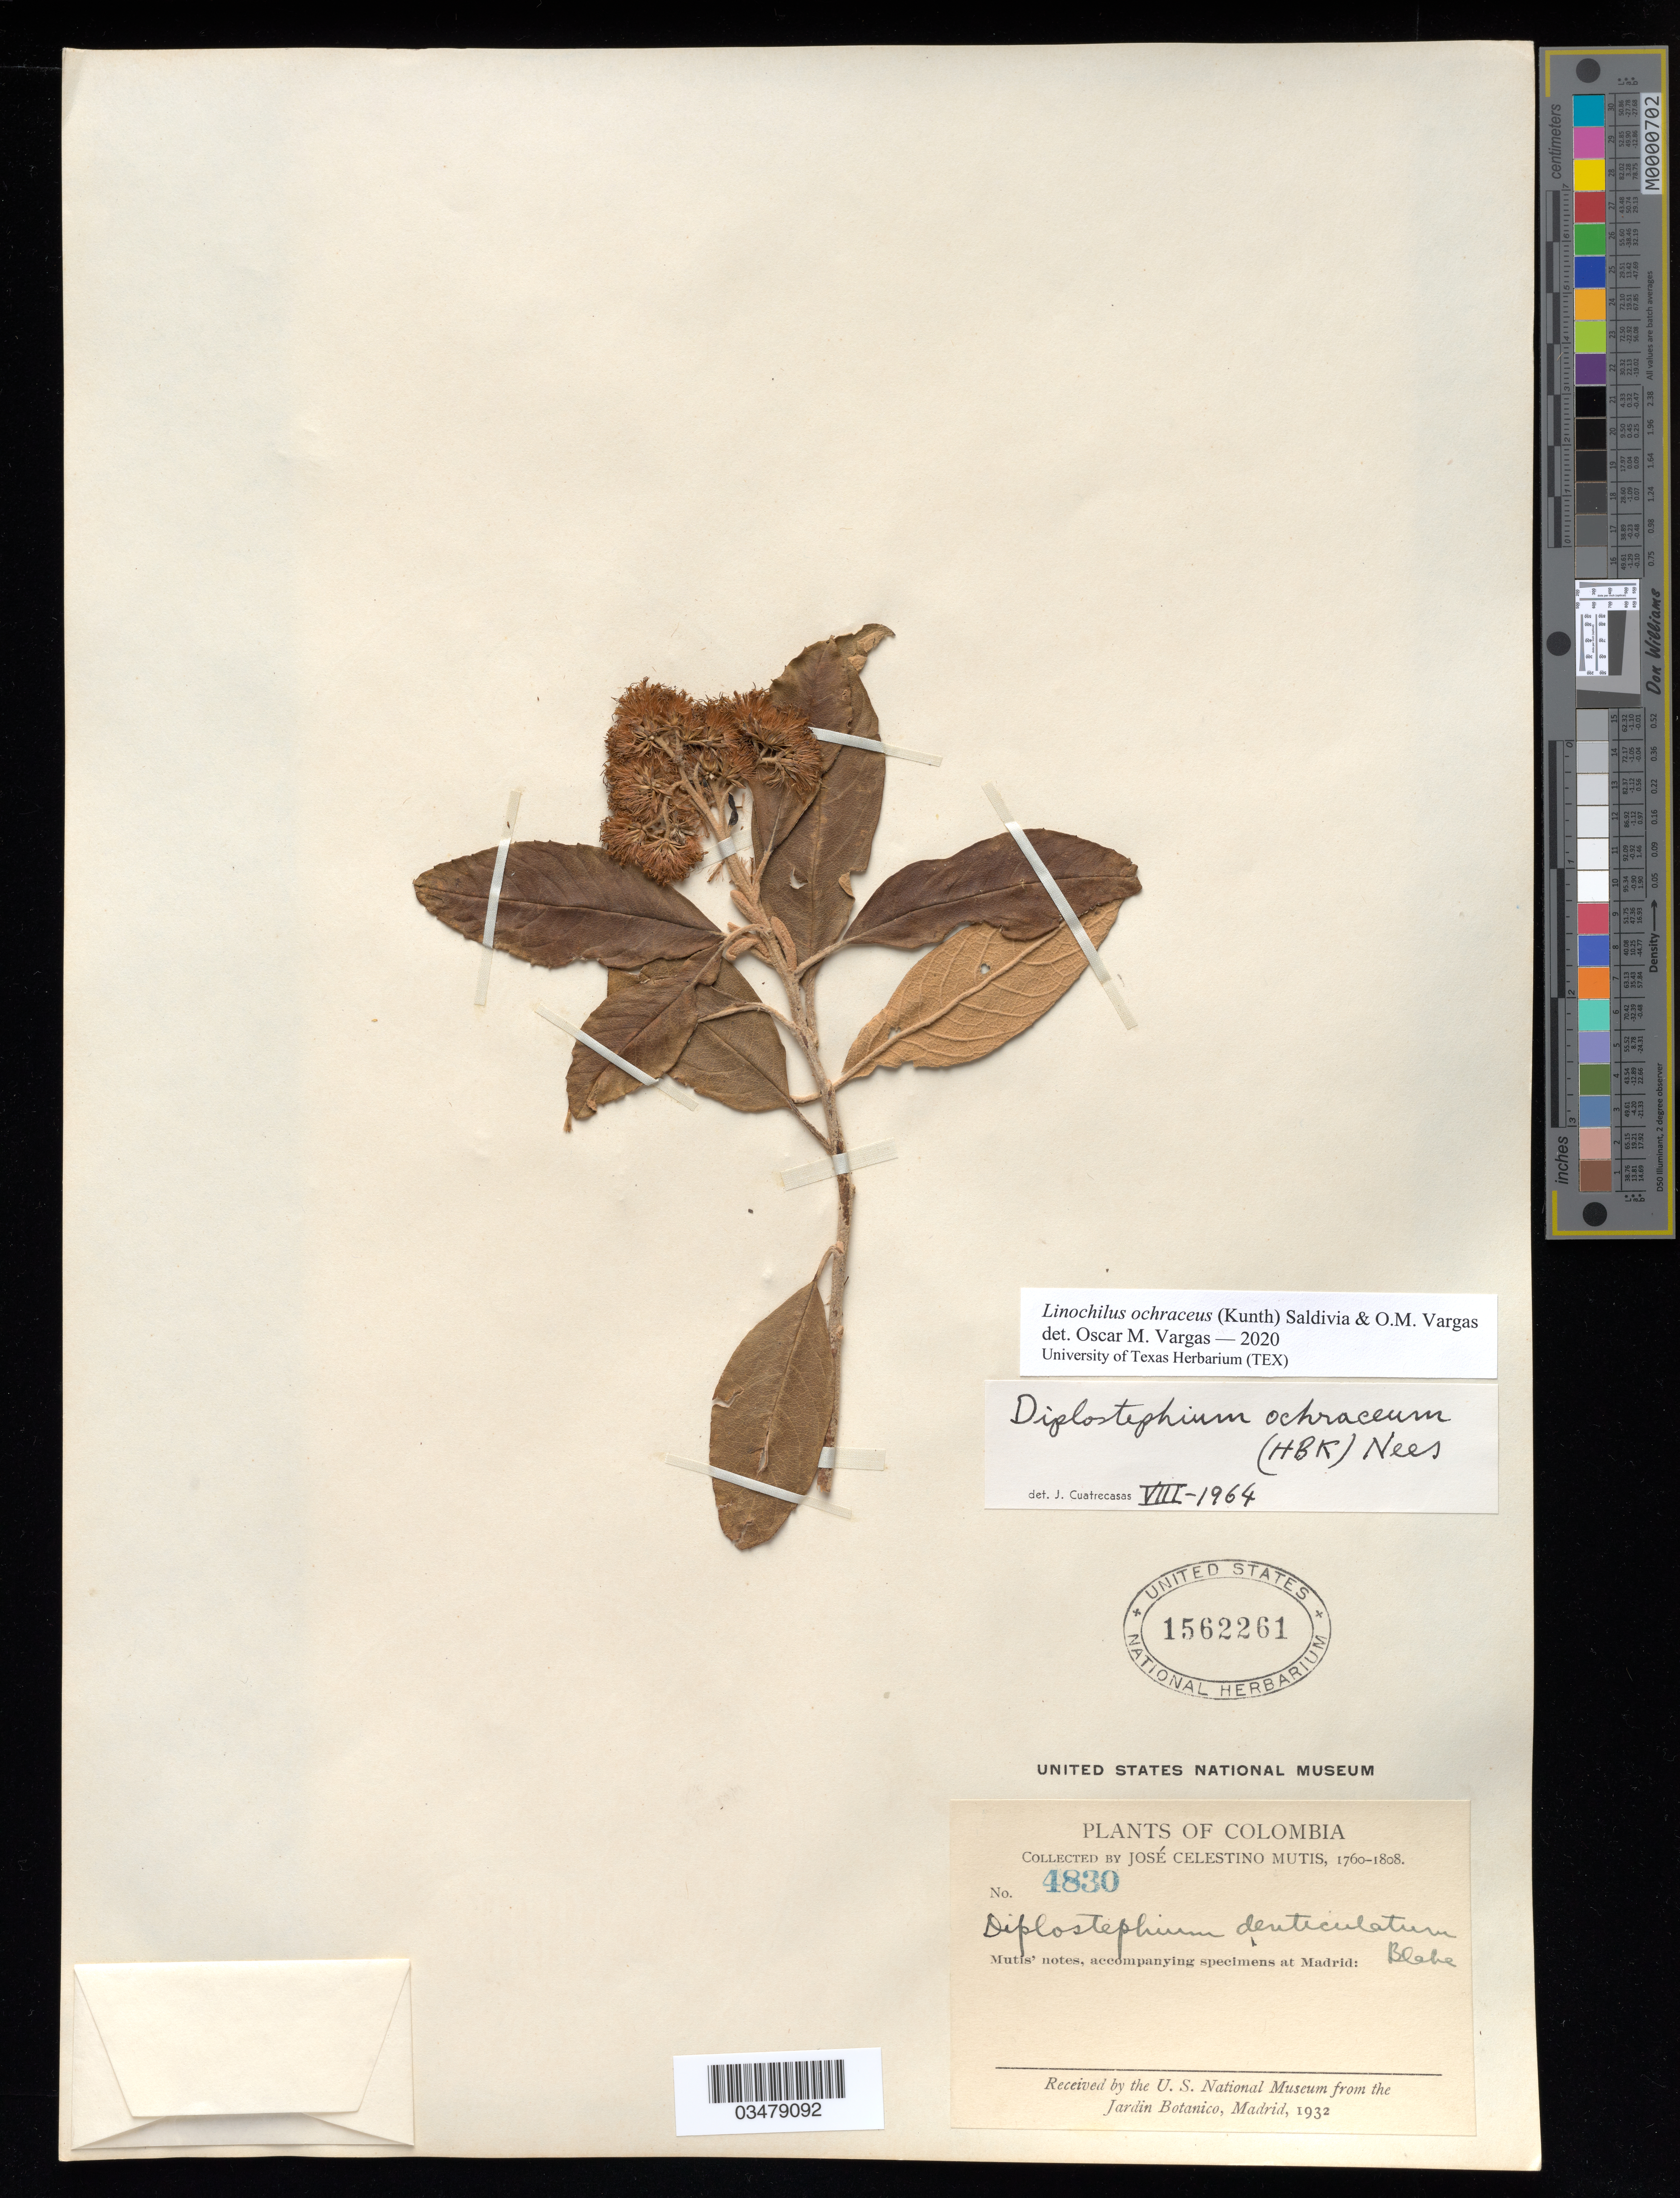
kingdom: Plantae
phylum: Tracheophyta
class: Magnoliopsida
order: Asterales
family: Asteraceae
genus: Linochilus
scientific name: Linochilus ochraceus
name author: (Kunth) Saldivia & O.M. Vargas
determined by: Vargas, Oscar M.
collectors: J. C. B. Mutis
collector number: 4830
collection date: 1760/1808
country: Colombia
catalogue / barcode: US 1562261